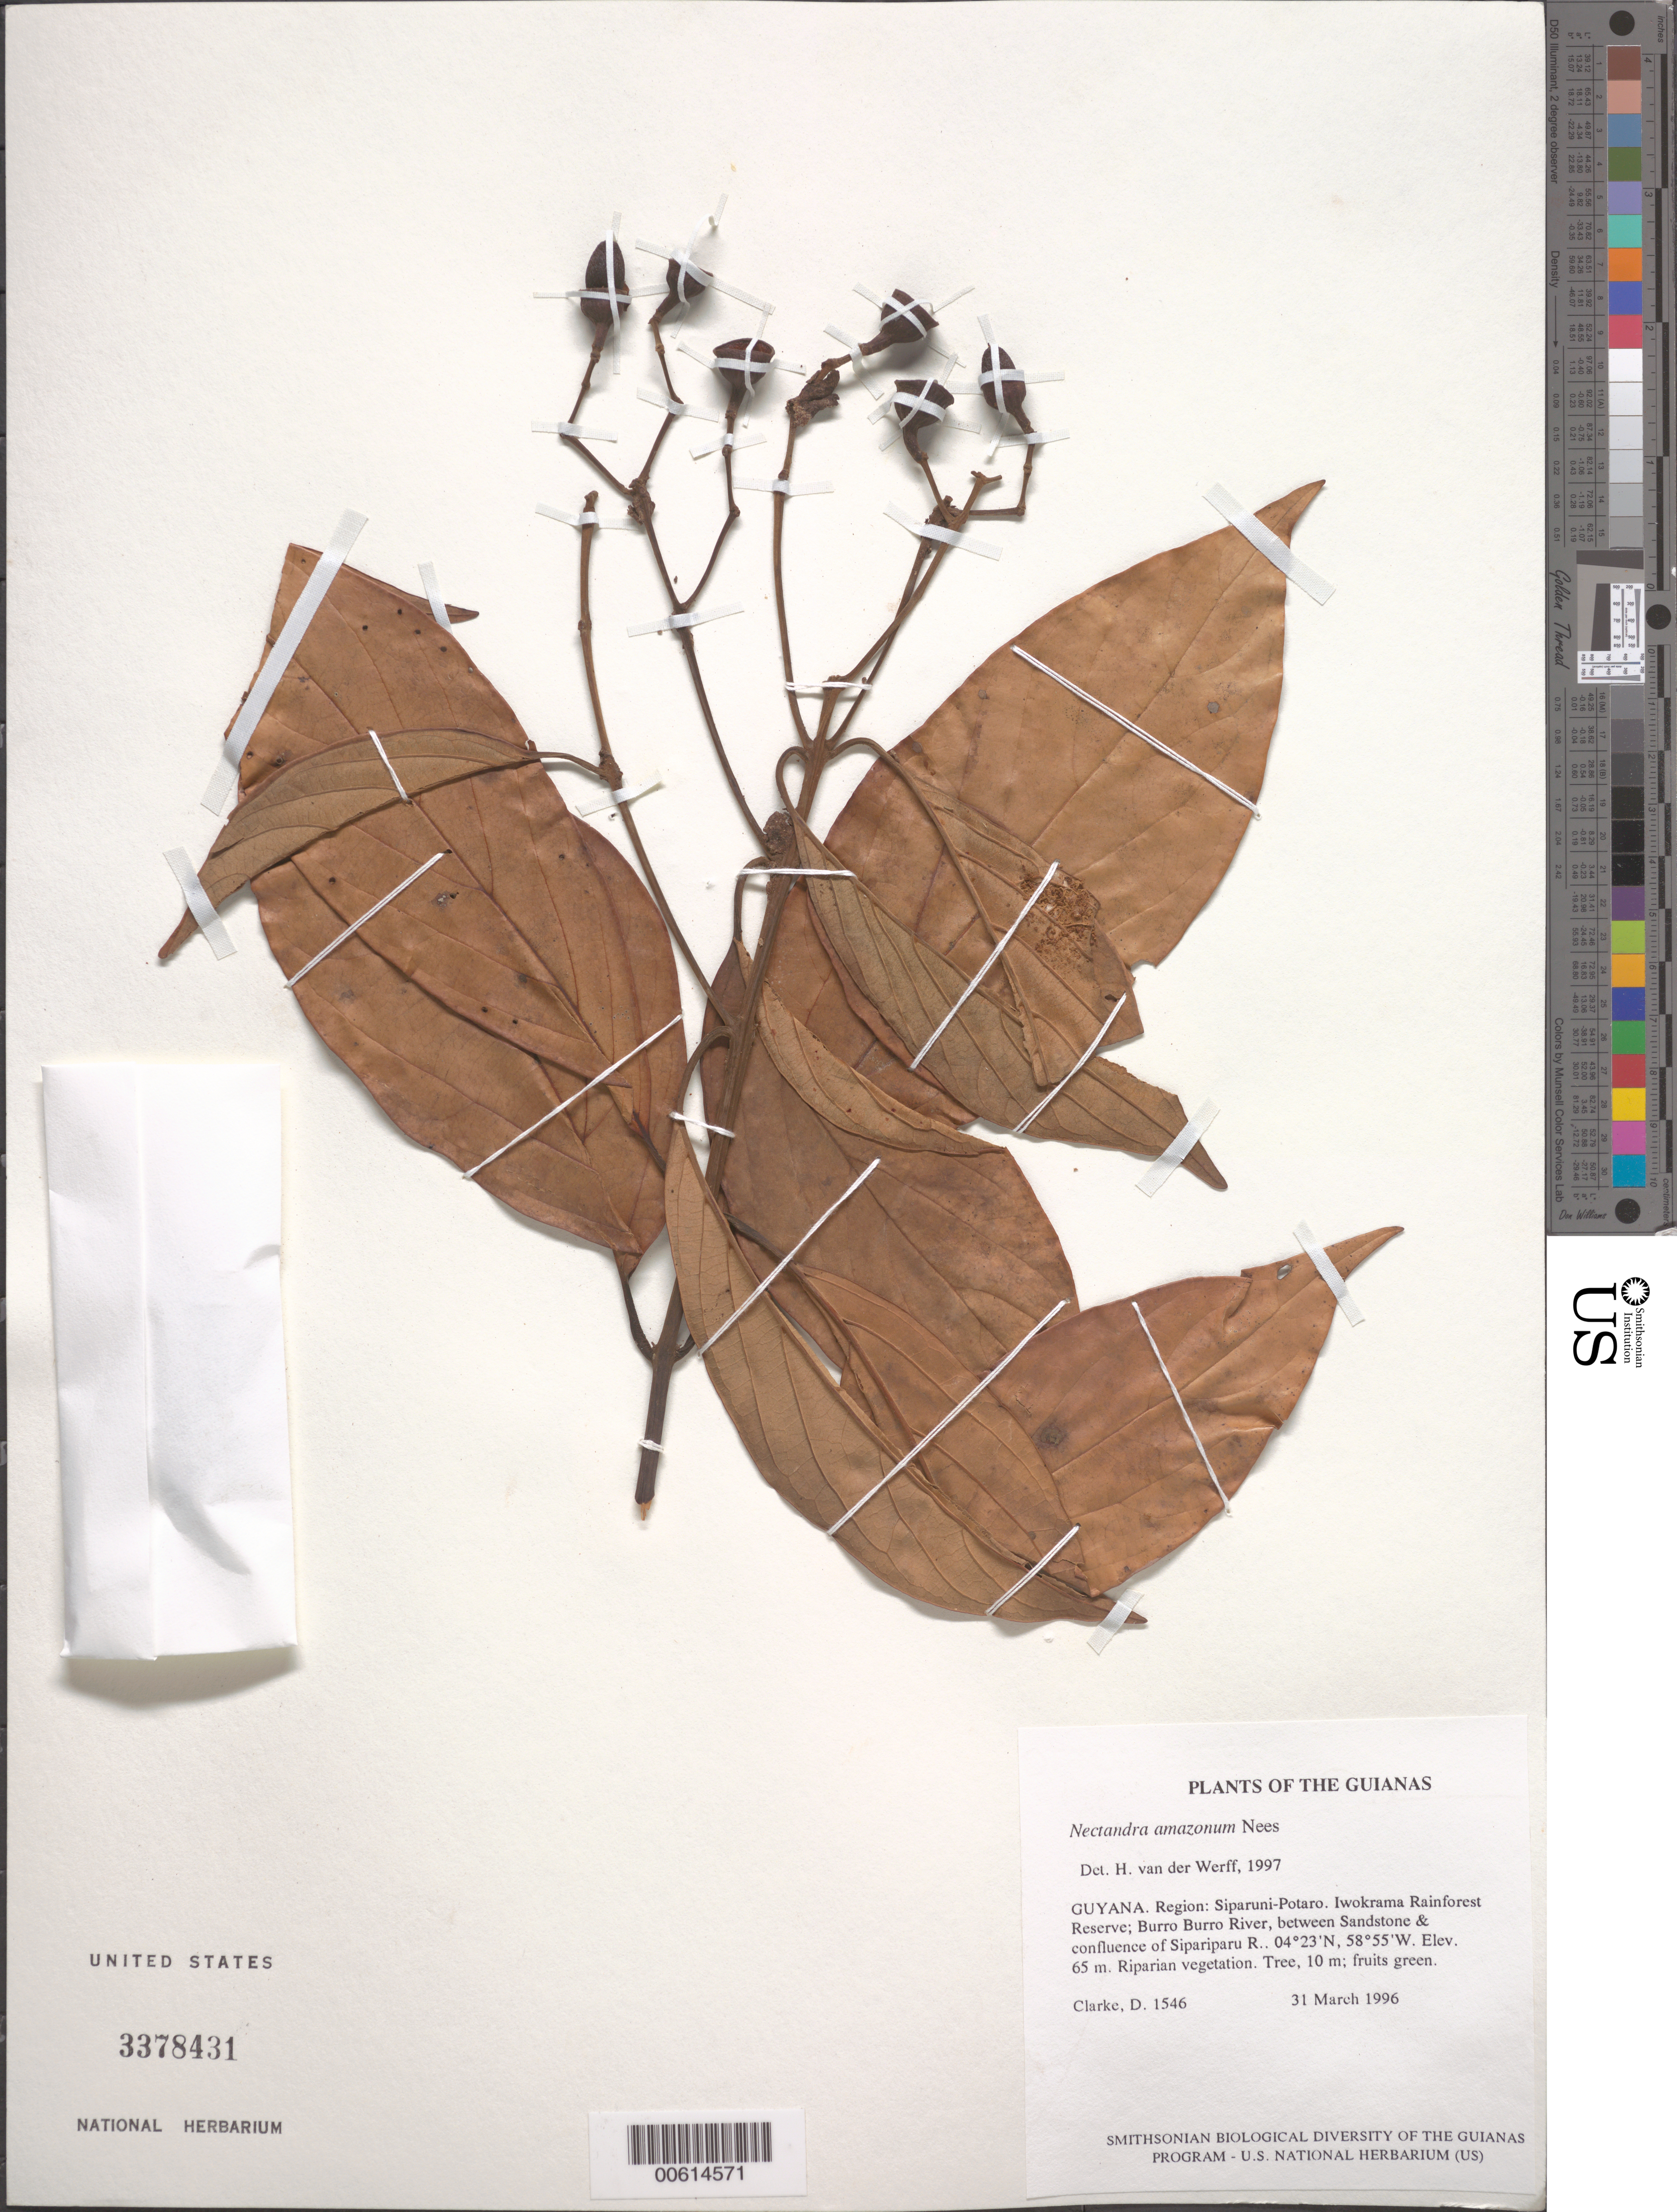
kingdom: Plantae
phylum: Tracheophyta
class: Magnoliopsida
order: Laurales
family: Lauraceae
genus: Nectandra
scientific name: Nectandra amazonum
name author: Nees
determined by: van der Werff, H., (MO), Missouri Botanical Garden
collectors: H. D. Clarke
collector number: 1546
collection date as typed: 31 March 1996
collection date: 1996-03-31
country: Guyana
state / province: Potaro-Siparuni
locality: Iwokrama Rainforest Reserve; Burro Burro River, between Sandstone & confluence of Sipariparu R.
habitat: Riparian vegetation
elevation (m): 65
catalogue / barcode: US 3378431